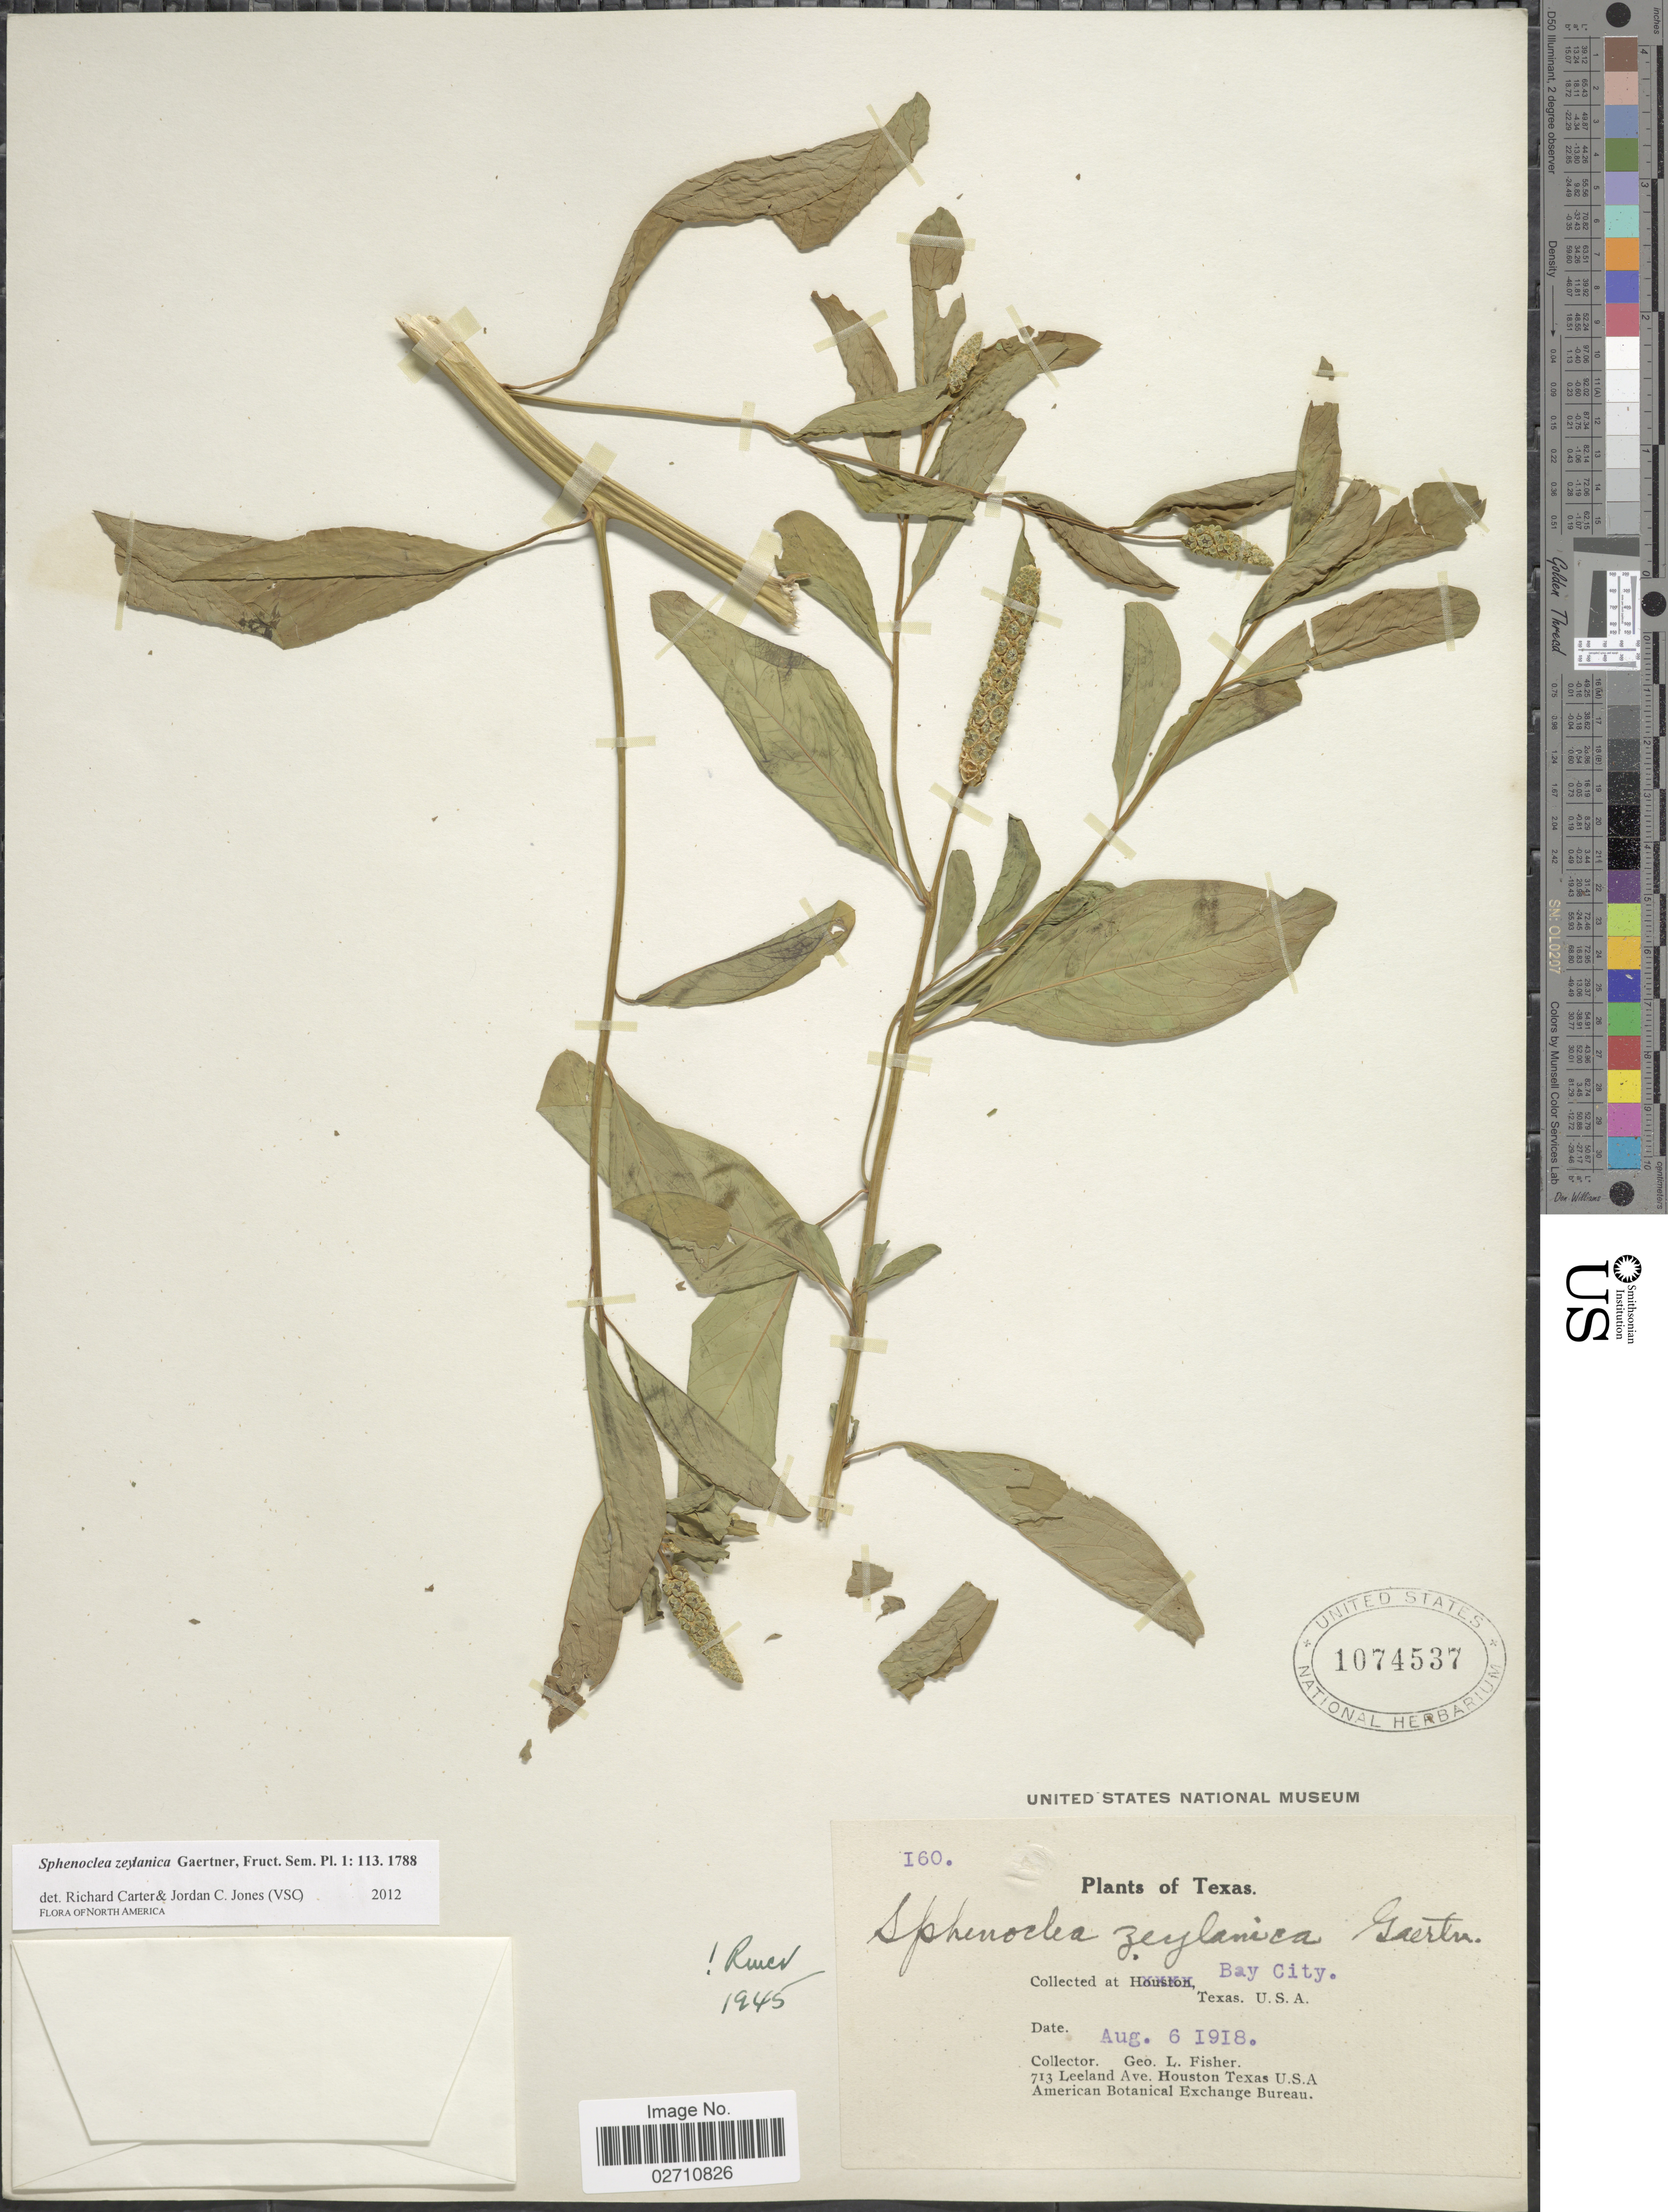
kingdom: Plantae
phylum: Tracheophyta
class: Magnoliopsida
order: Solanales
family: Sphenocleaceae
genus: Sphenoclea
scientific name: Sphenoclea zeylanica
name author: Gaertn.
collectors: G. L. Fisher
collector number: I60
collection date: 1918-08-06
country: United States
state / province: Texas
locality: Bay City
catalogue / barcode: US 1074537